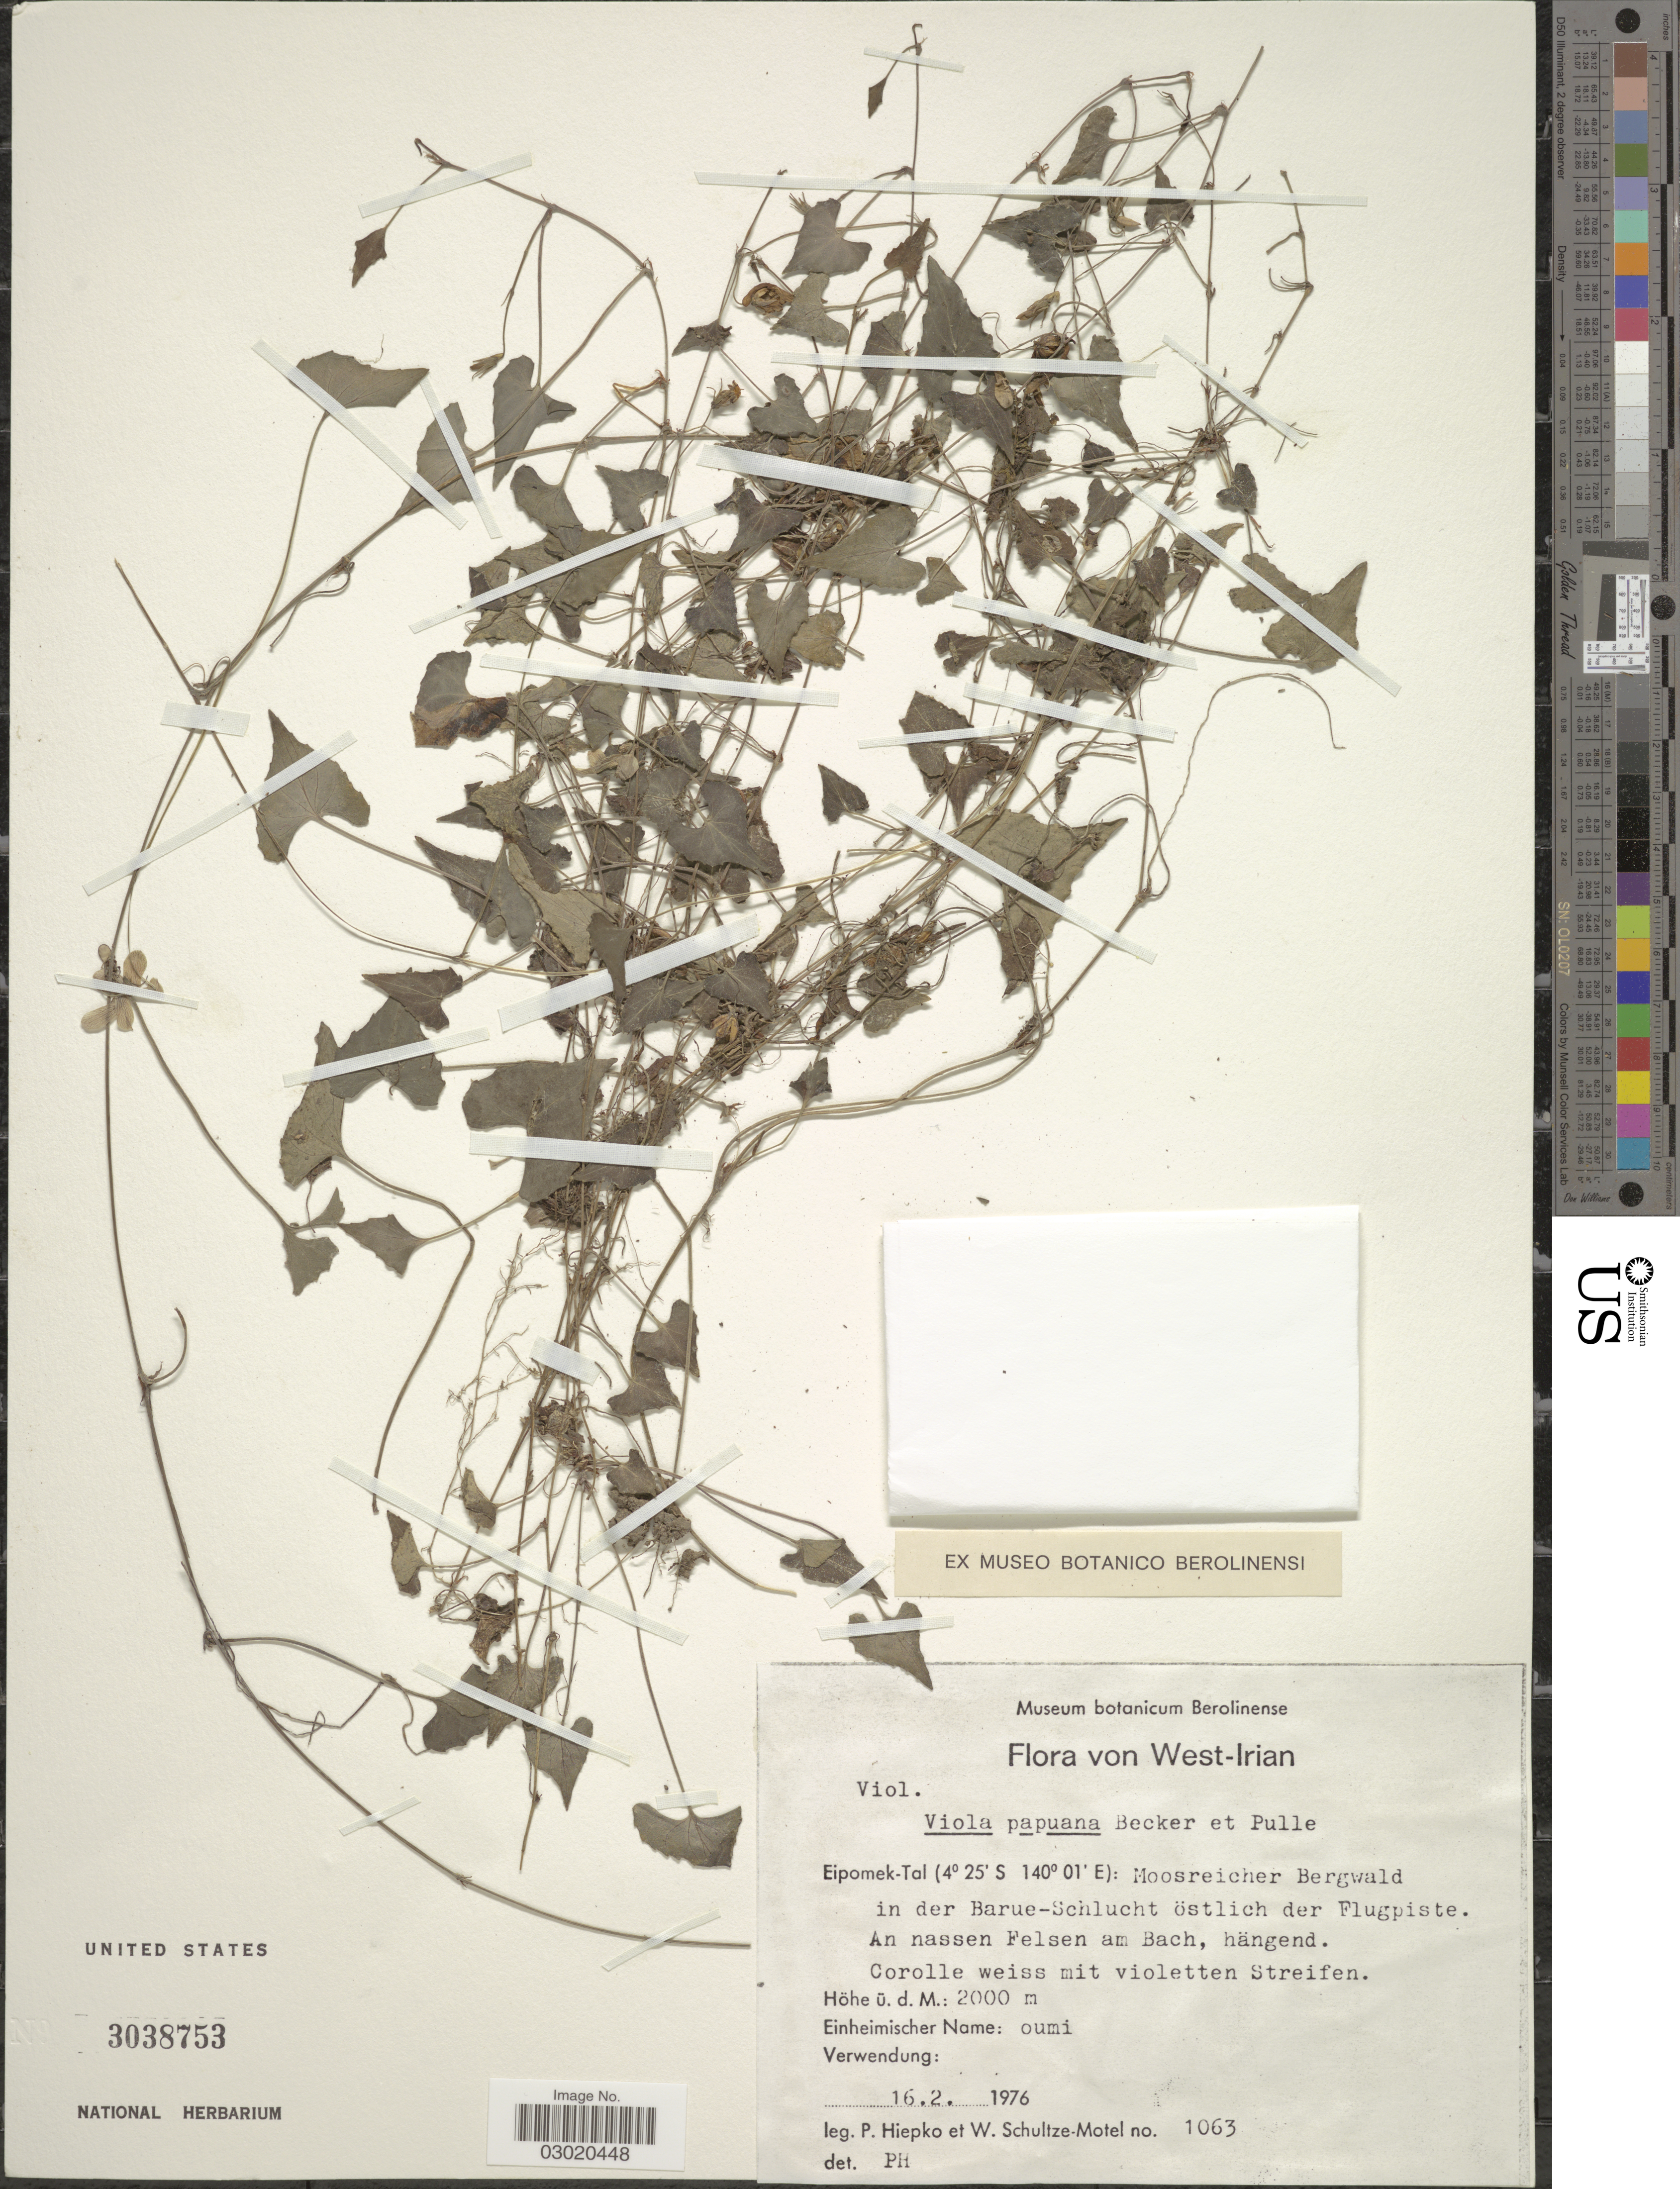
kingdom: Plantae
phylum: Tracheophyta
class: Magnoliopsida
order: Malpighiales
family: Violaceae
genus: Viola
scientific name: Viola papuana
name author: W. Becker & Pulle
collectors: P. H. Hiepko & W. Schultze-Motel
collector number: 1063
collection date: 1976-02-16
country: Indonesia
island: New Guinea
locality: West-Irian. Eipomek-Tal: Moosreicher Bergwald in der Barue-Schlucht östlich der Flugpiste.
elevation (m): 2000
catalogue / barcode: US 3038753